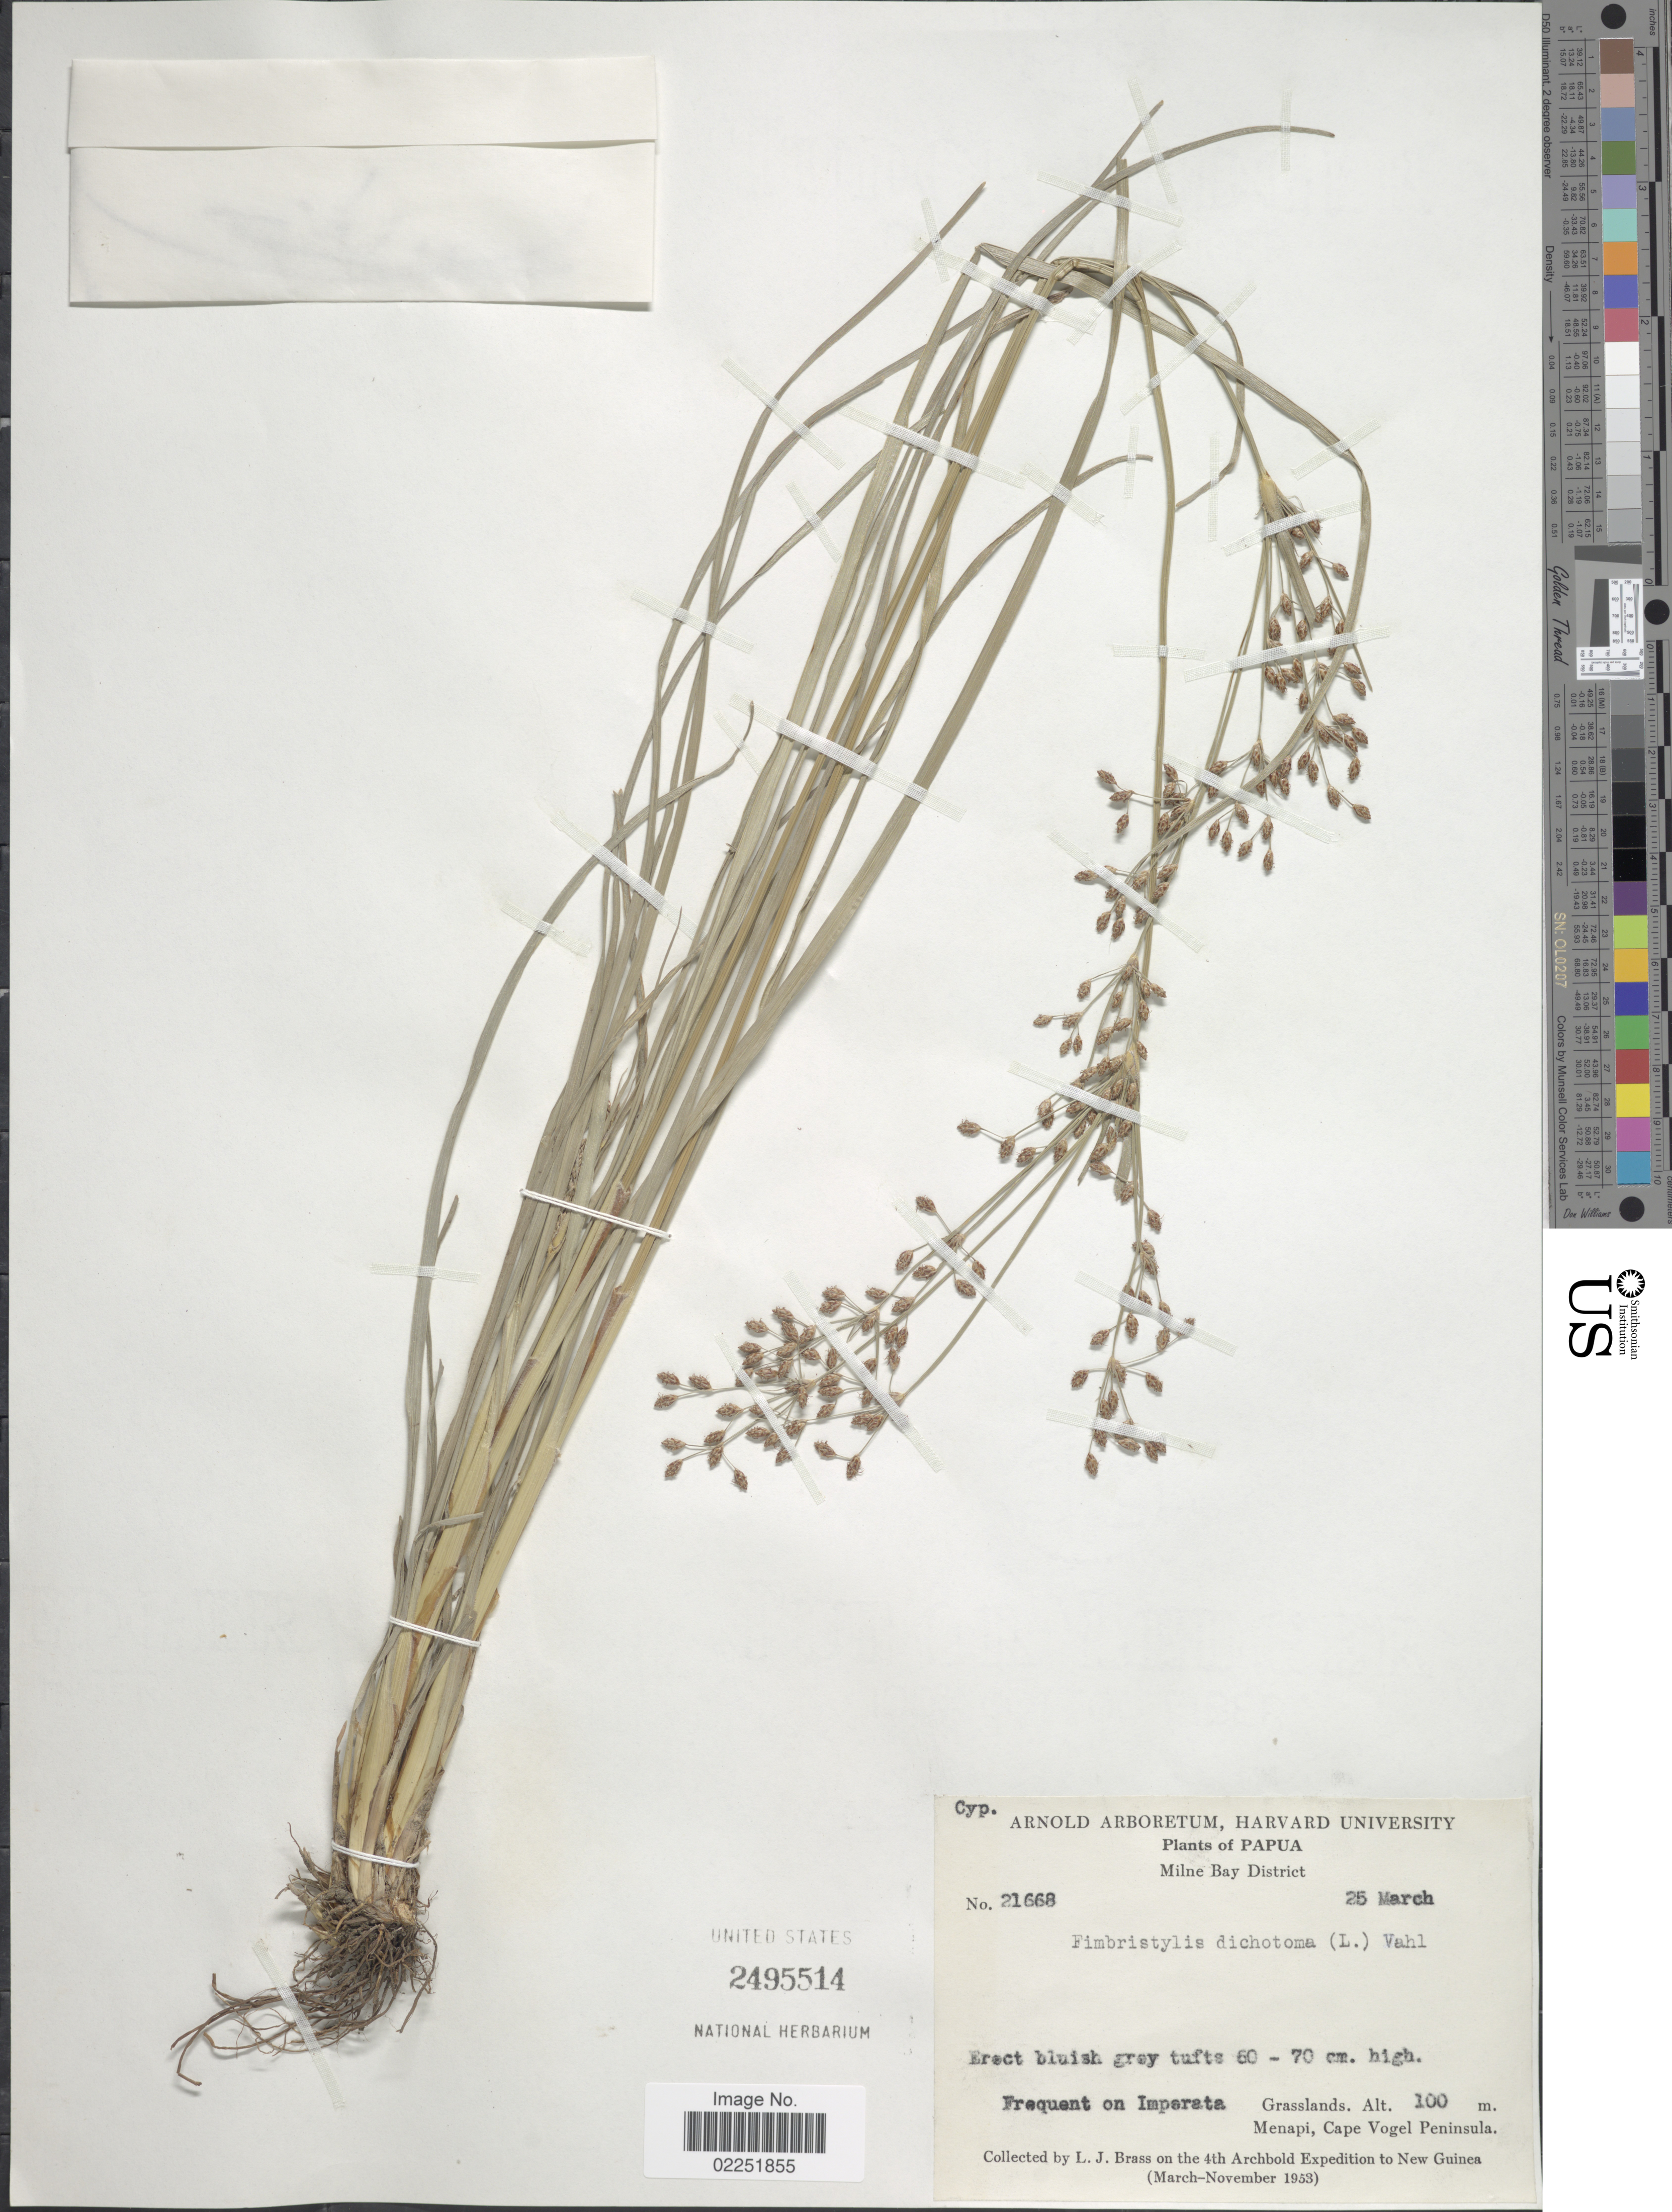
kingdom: Plantae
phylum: Tracheophyta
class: Liliopsida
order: Poales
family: Cyperaceae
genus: Fimbristylis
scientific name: Fimbristylis dichotoma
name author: (L.) Vahl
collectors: L. J. Brass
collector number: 21668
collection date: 1953-03-25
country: Papua New Guinea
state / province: Milne Bay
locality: Papua. Milne Bay District. Grasslands. Menapi, Cape Vogel Peninsula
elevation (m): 100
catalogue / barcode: US 2495514